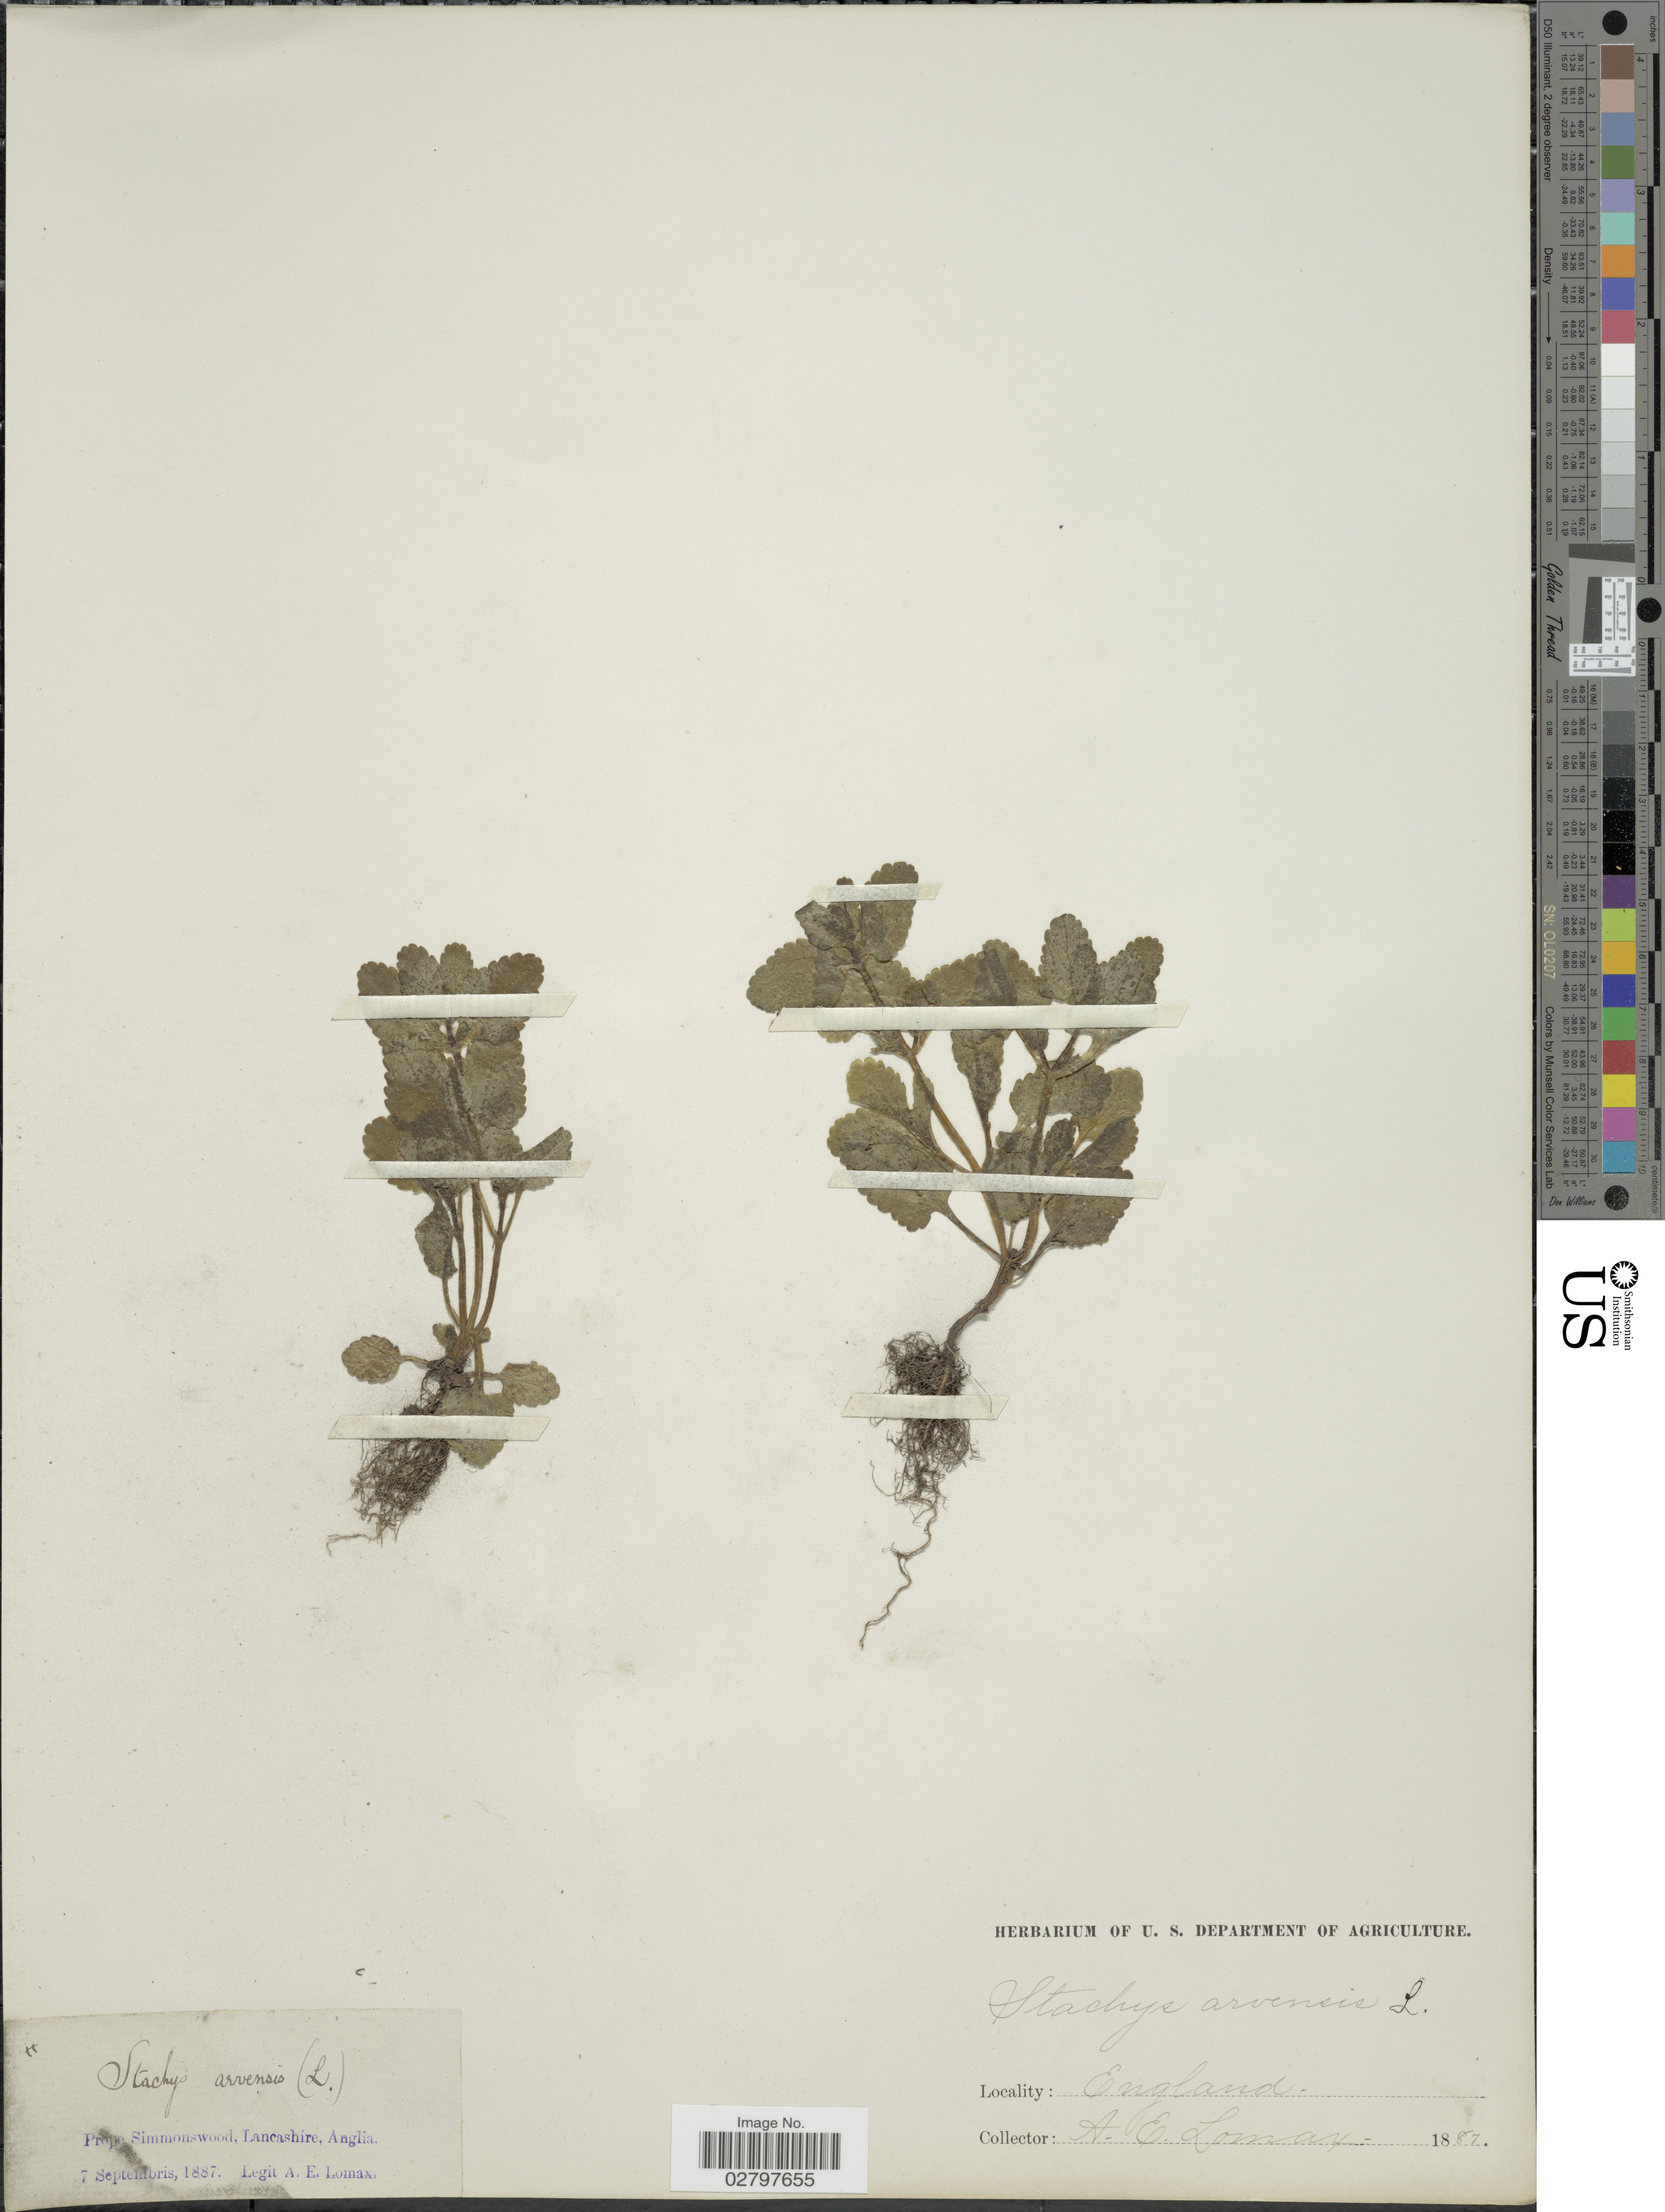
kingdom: Plantae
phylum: Tracheophyta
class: Magnoliopsida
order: Lamiales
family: Lamiaceae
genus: Stachys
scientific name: Stachys arvensis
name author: (L.) L.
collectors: A. Lomax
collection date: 1887-09-07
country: United Kingdom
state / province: England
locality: Prope Simmonsood, Lancashire, Anglia.